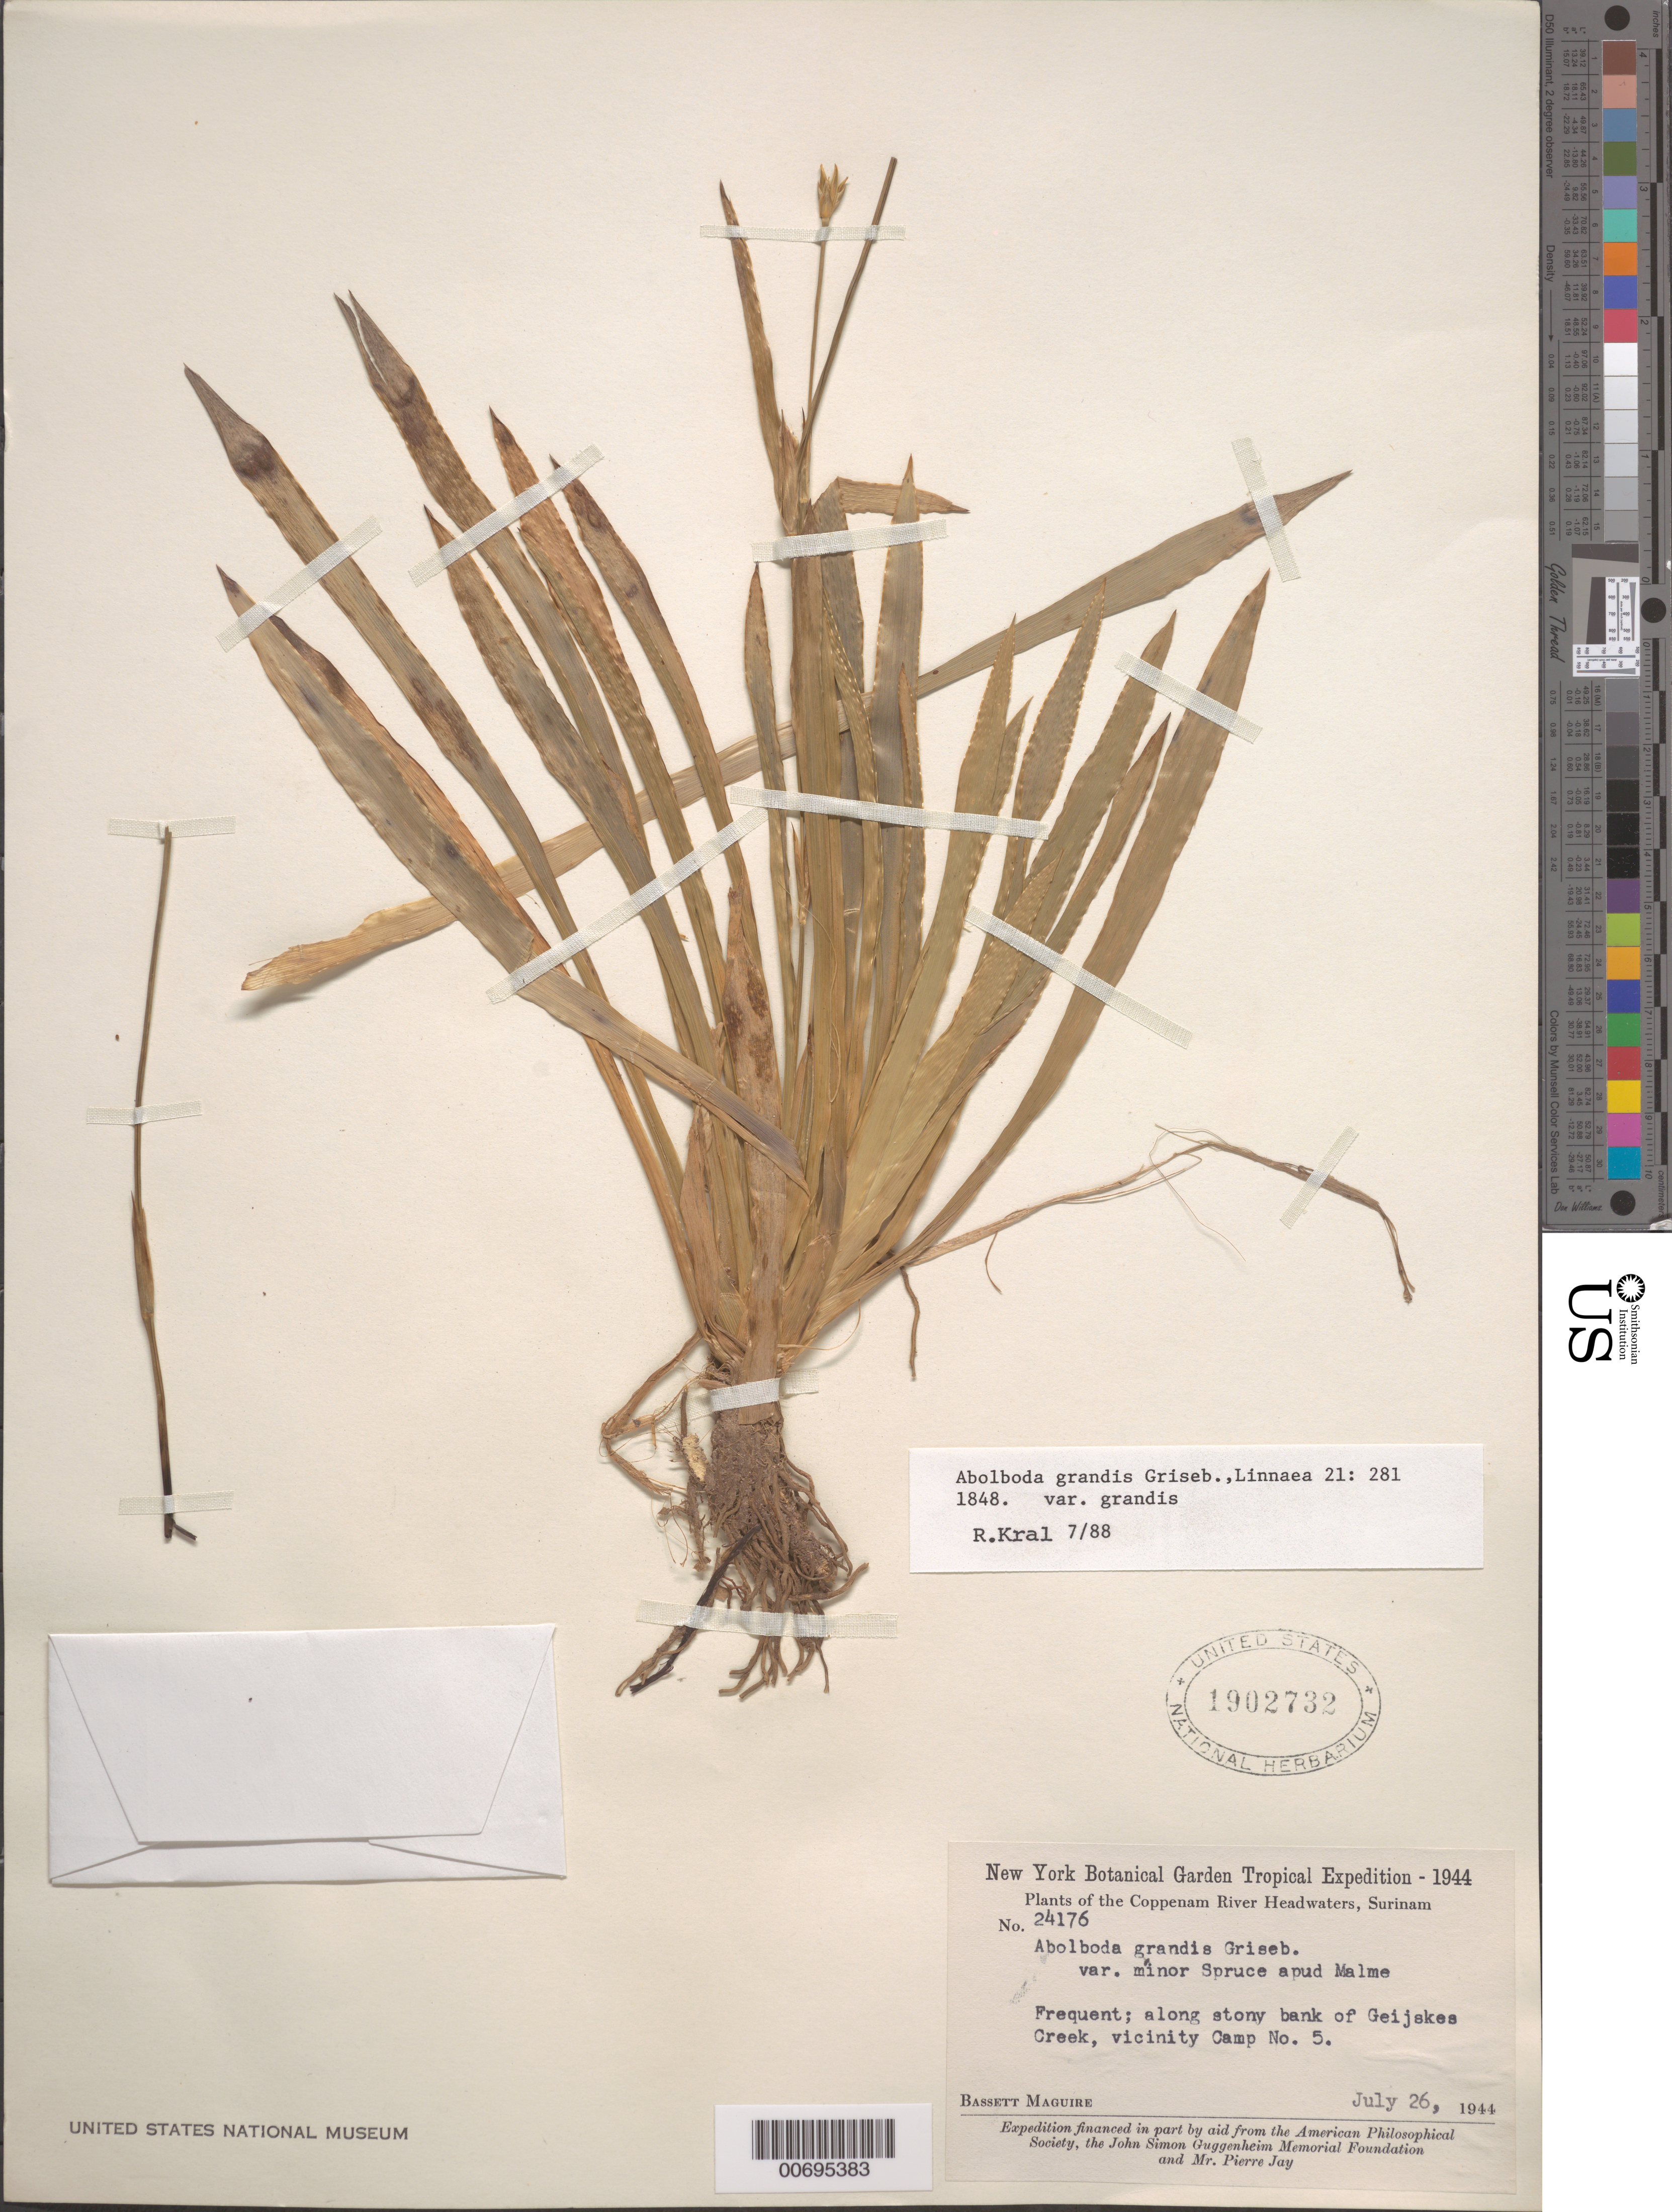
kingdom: Plantae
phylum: Tracheophyta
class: Liliopsida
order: Poales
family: Xyridaceae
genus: Abolboda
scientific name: Abolboda grandis var. grandis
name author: Griseb.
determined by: Kral, Robert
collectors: B. Maguire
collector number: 24176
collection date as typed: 26-Jul-44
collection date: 1944-07-26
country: Suriname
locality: Coppename River Headwaters, Camp 5, vic.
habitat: Stony bank of Geijskes Creek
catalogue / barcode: US 1902732